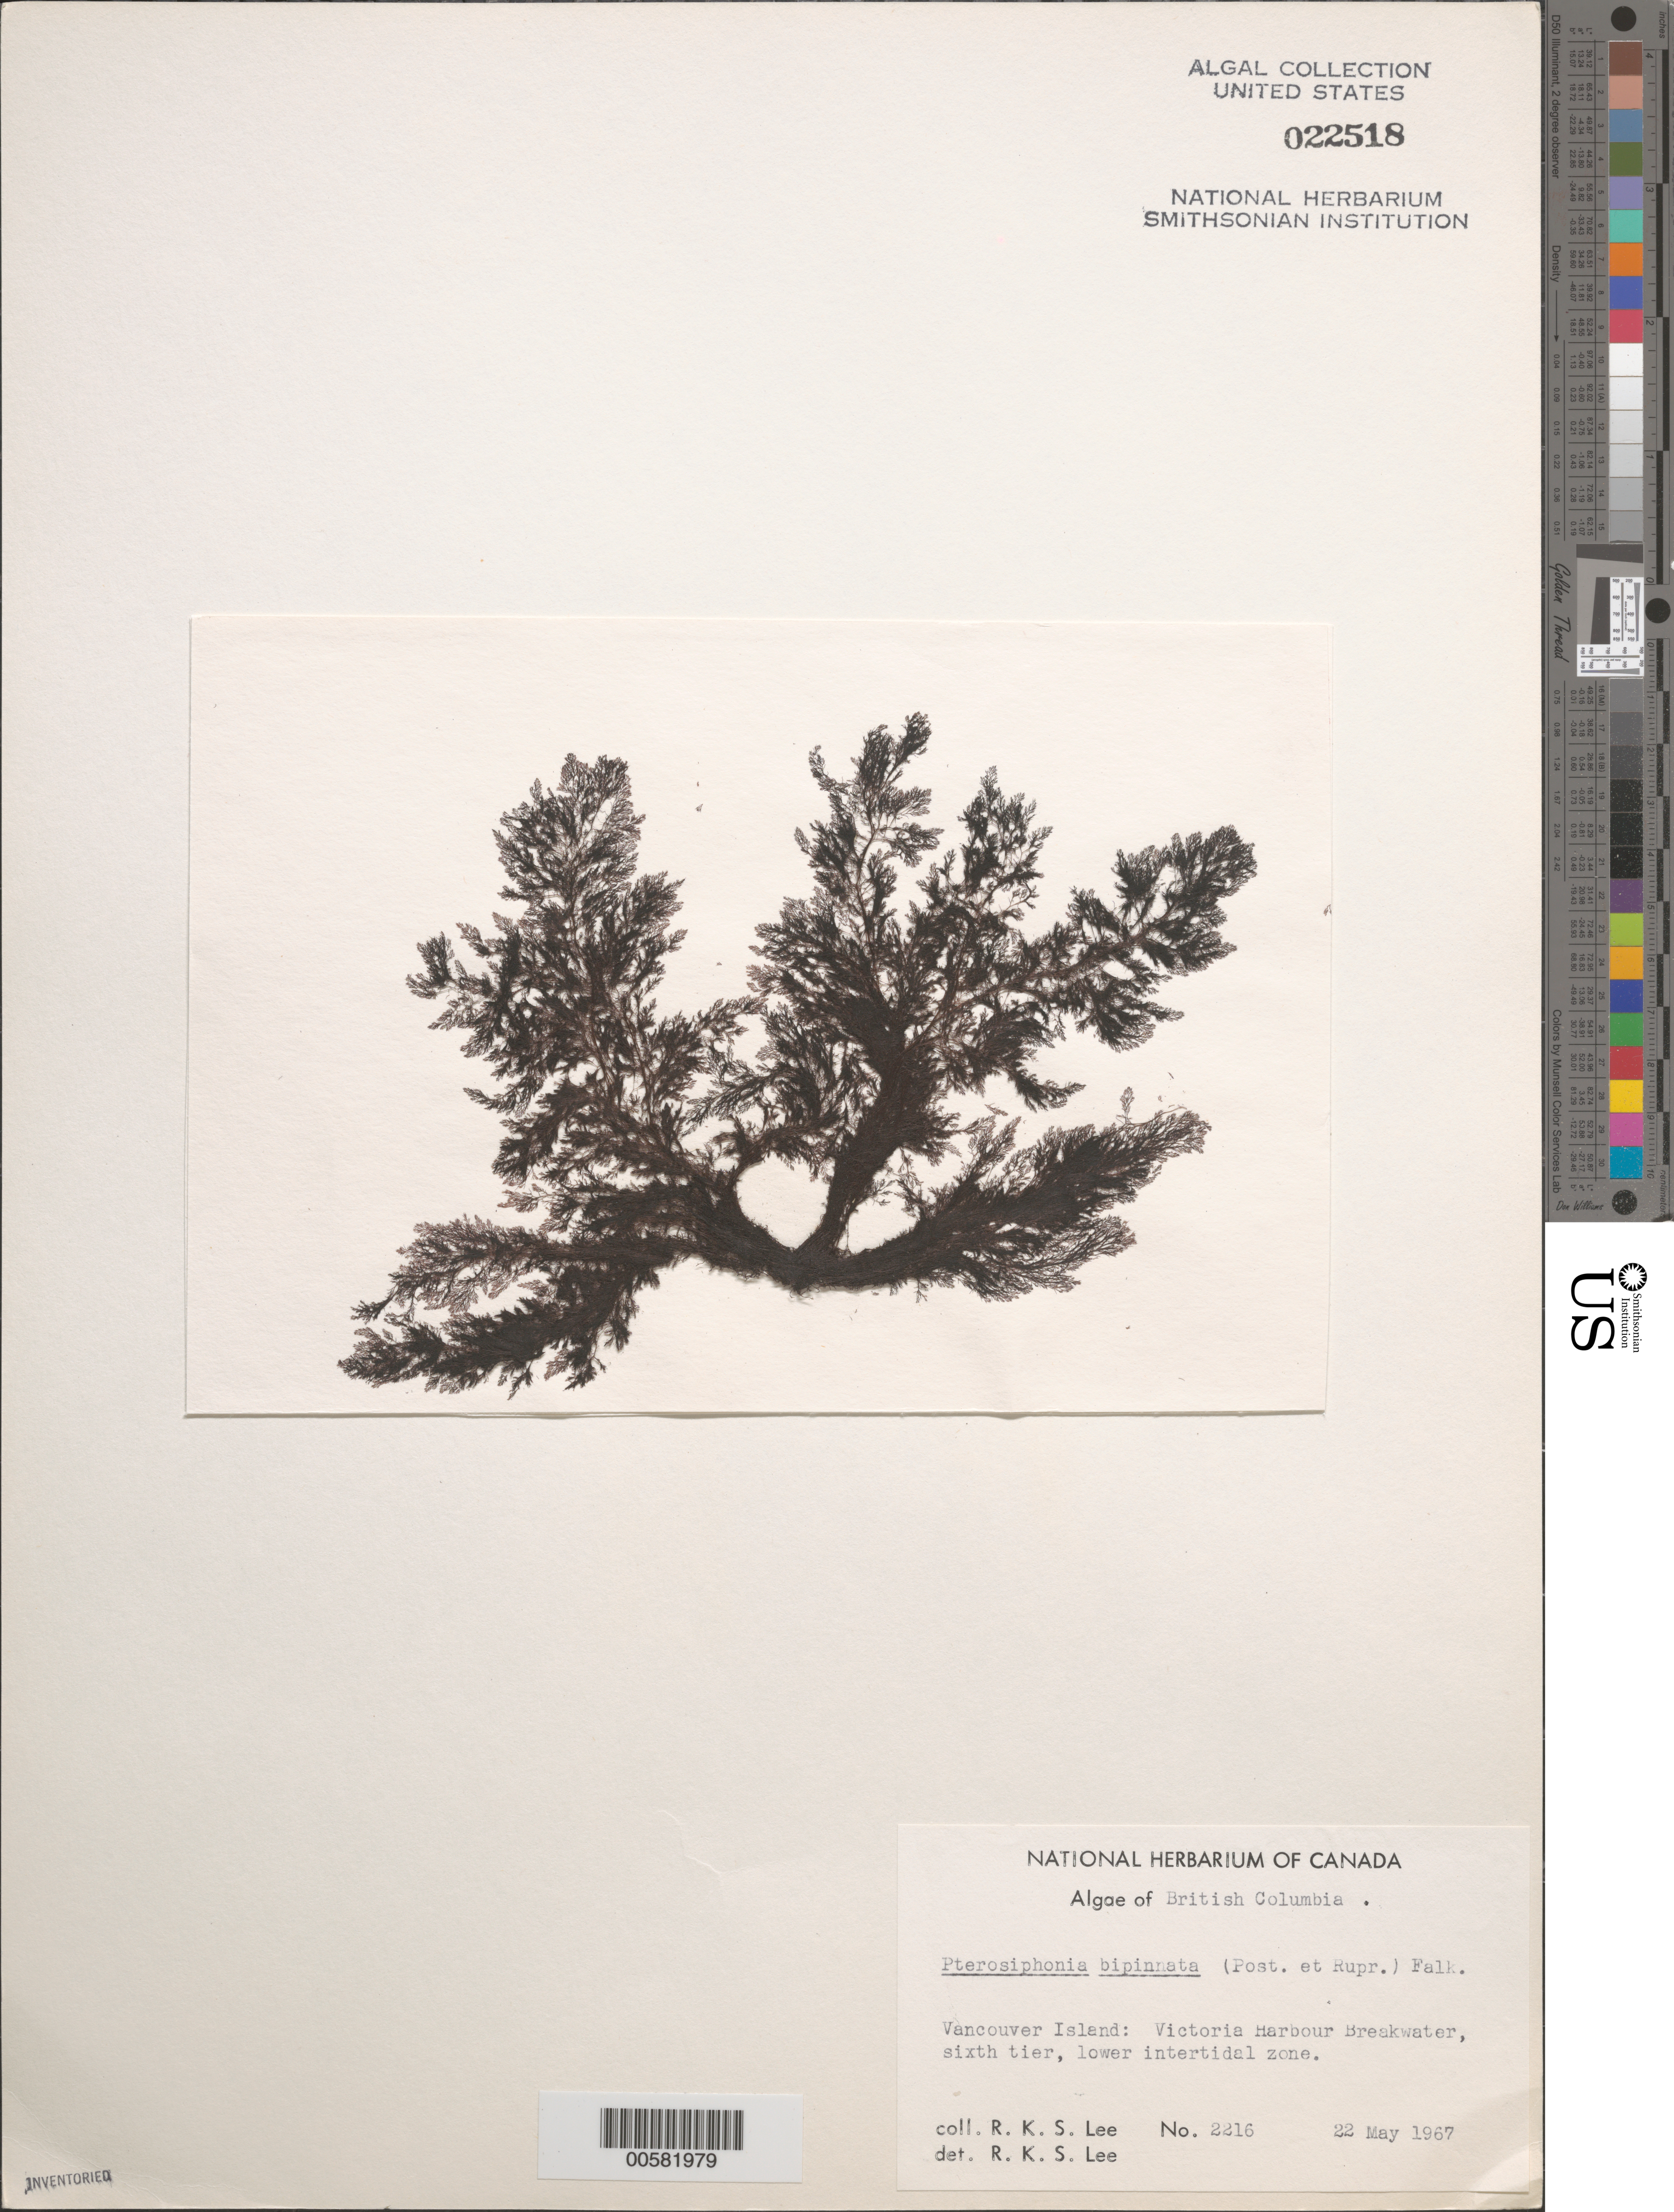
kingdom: Plantae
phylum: Rhodophyta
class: Florideophyceae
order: Ceramiales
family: Rhodomelaceae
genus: Savoiea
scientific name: Savoiea bipinnata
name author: (Postels & Rupr.) M.J. Wynne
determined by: Algae name updating Project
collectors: R. Lee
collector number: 2216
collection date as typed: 22 May 1967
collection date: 1967-05-22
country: Canada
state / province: British Columbia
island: Vancouver Island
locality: Victoria Harbor breakwater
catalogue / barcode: US 22518